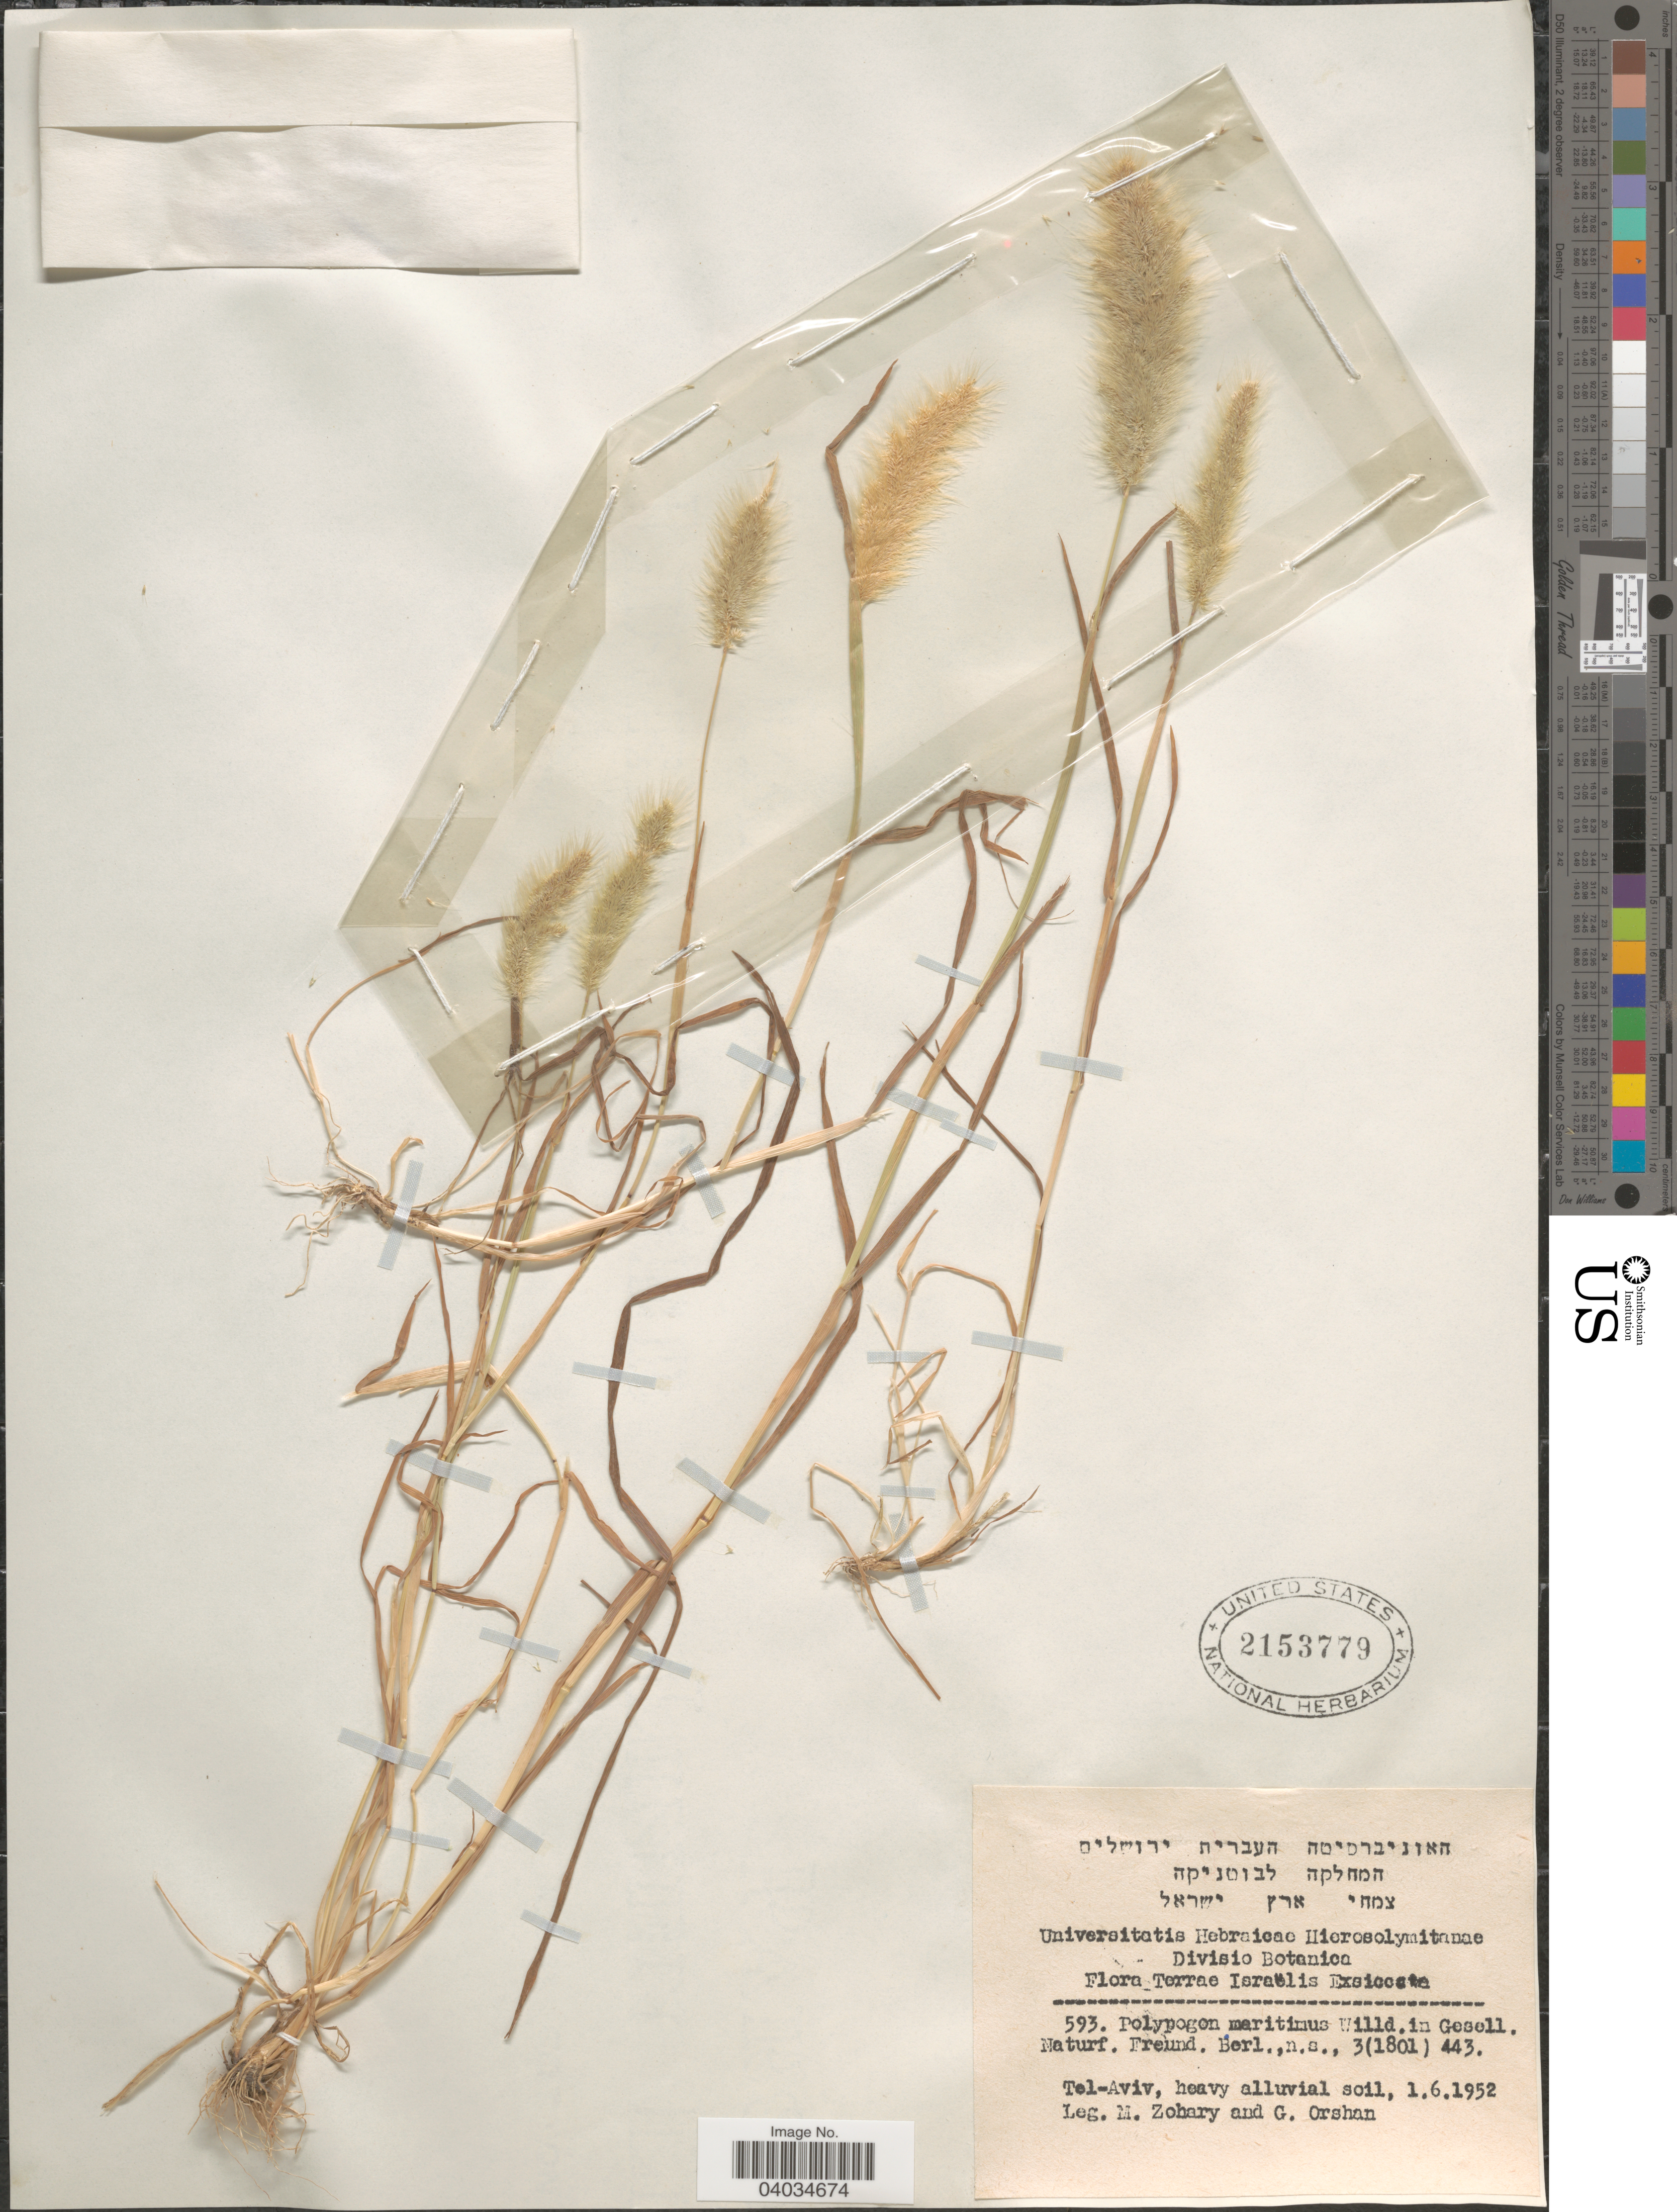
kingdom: Plantae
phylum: Tracheophyta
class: Liliopsida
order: Poales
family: Poaceae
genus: Polypogon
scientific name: Polypogon monspeliensis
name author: (L.) Desf.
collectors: M. Zohary & G. Orshan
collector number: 593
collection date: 1952-06-01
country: Israel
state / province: Tel Aviv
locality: Terrae Israëlis.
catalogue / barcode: US 2153779